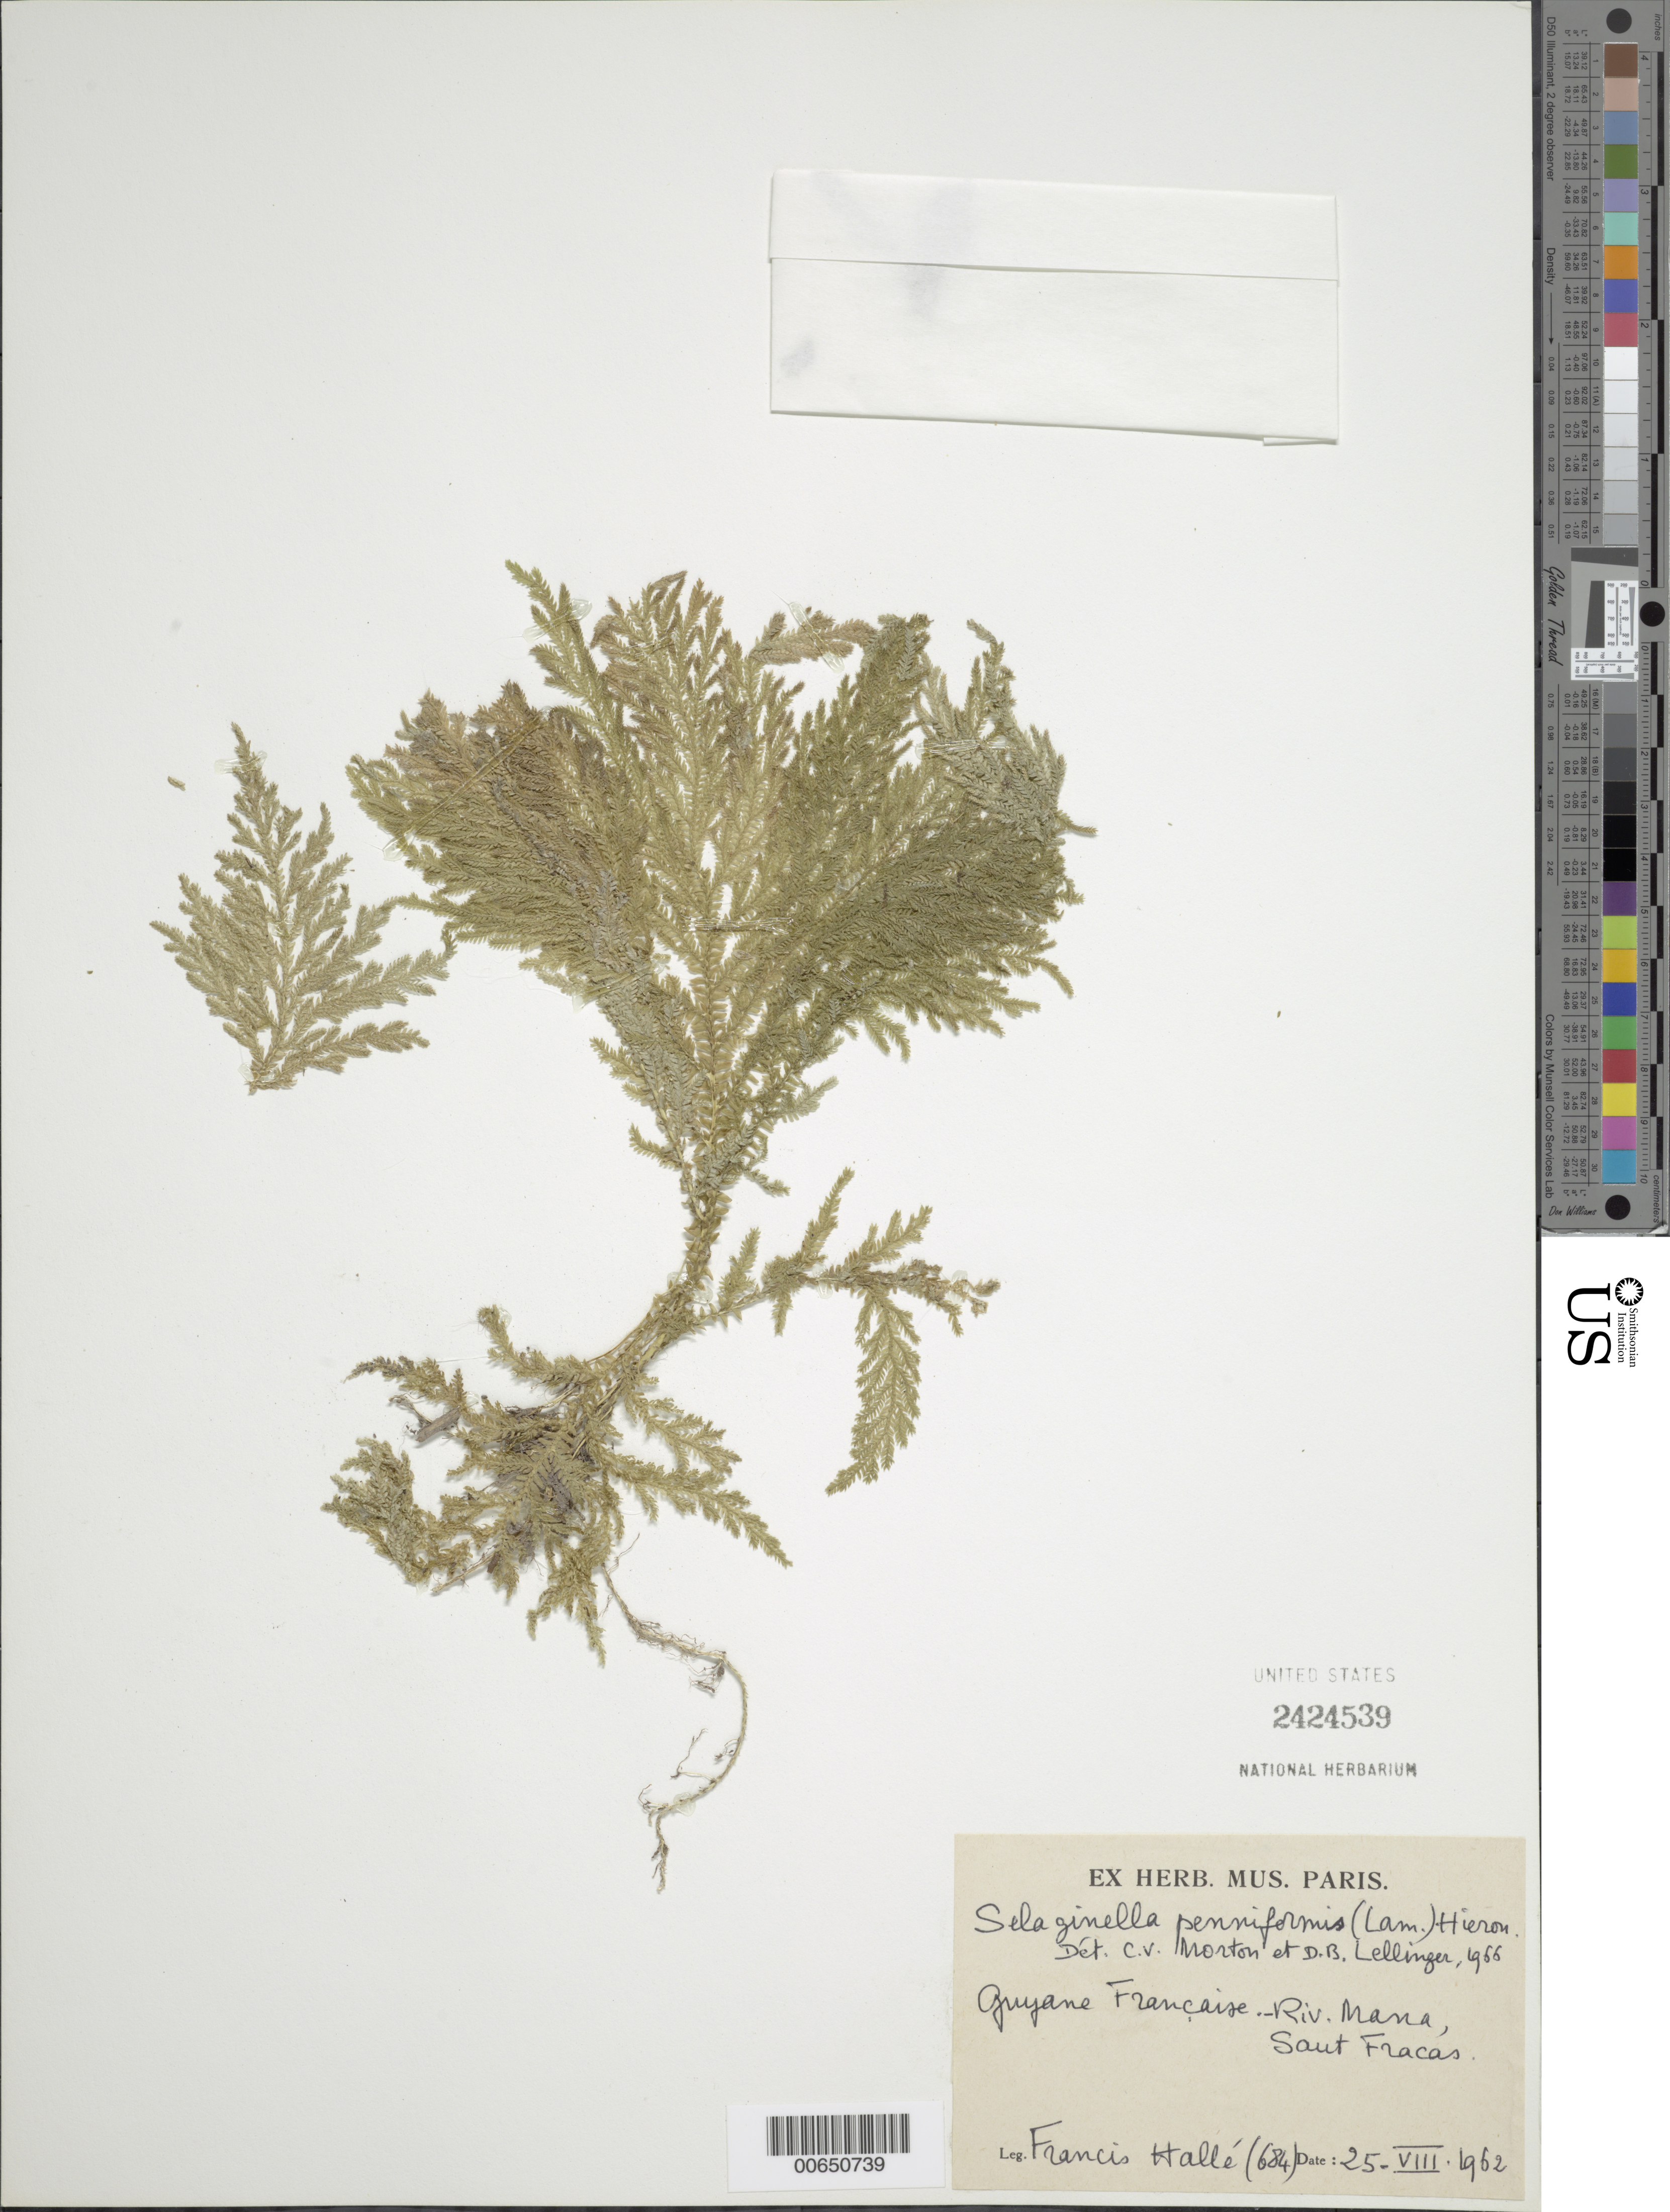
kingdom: Plantae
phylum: Tracheophyta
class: Lycopodiopsida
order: Selaginellales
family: Selaginellaceae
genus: Selaginella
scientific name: Selaginella radiata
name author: (Aubl.) Spring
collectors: F. Hallé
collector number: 684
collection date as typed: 25-Aug-62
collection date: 1962-08-25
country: French Guiana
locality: Rivière Mana, Saut Fracas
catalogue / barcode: US 2424539